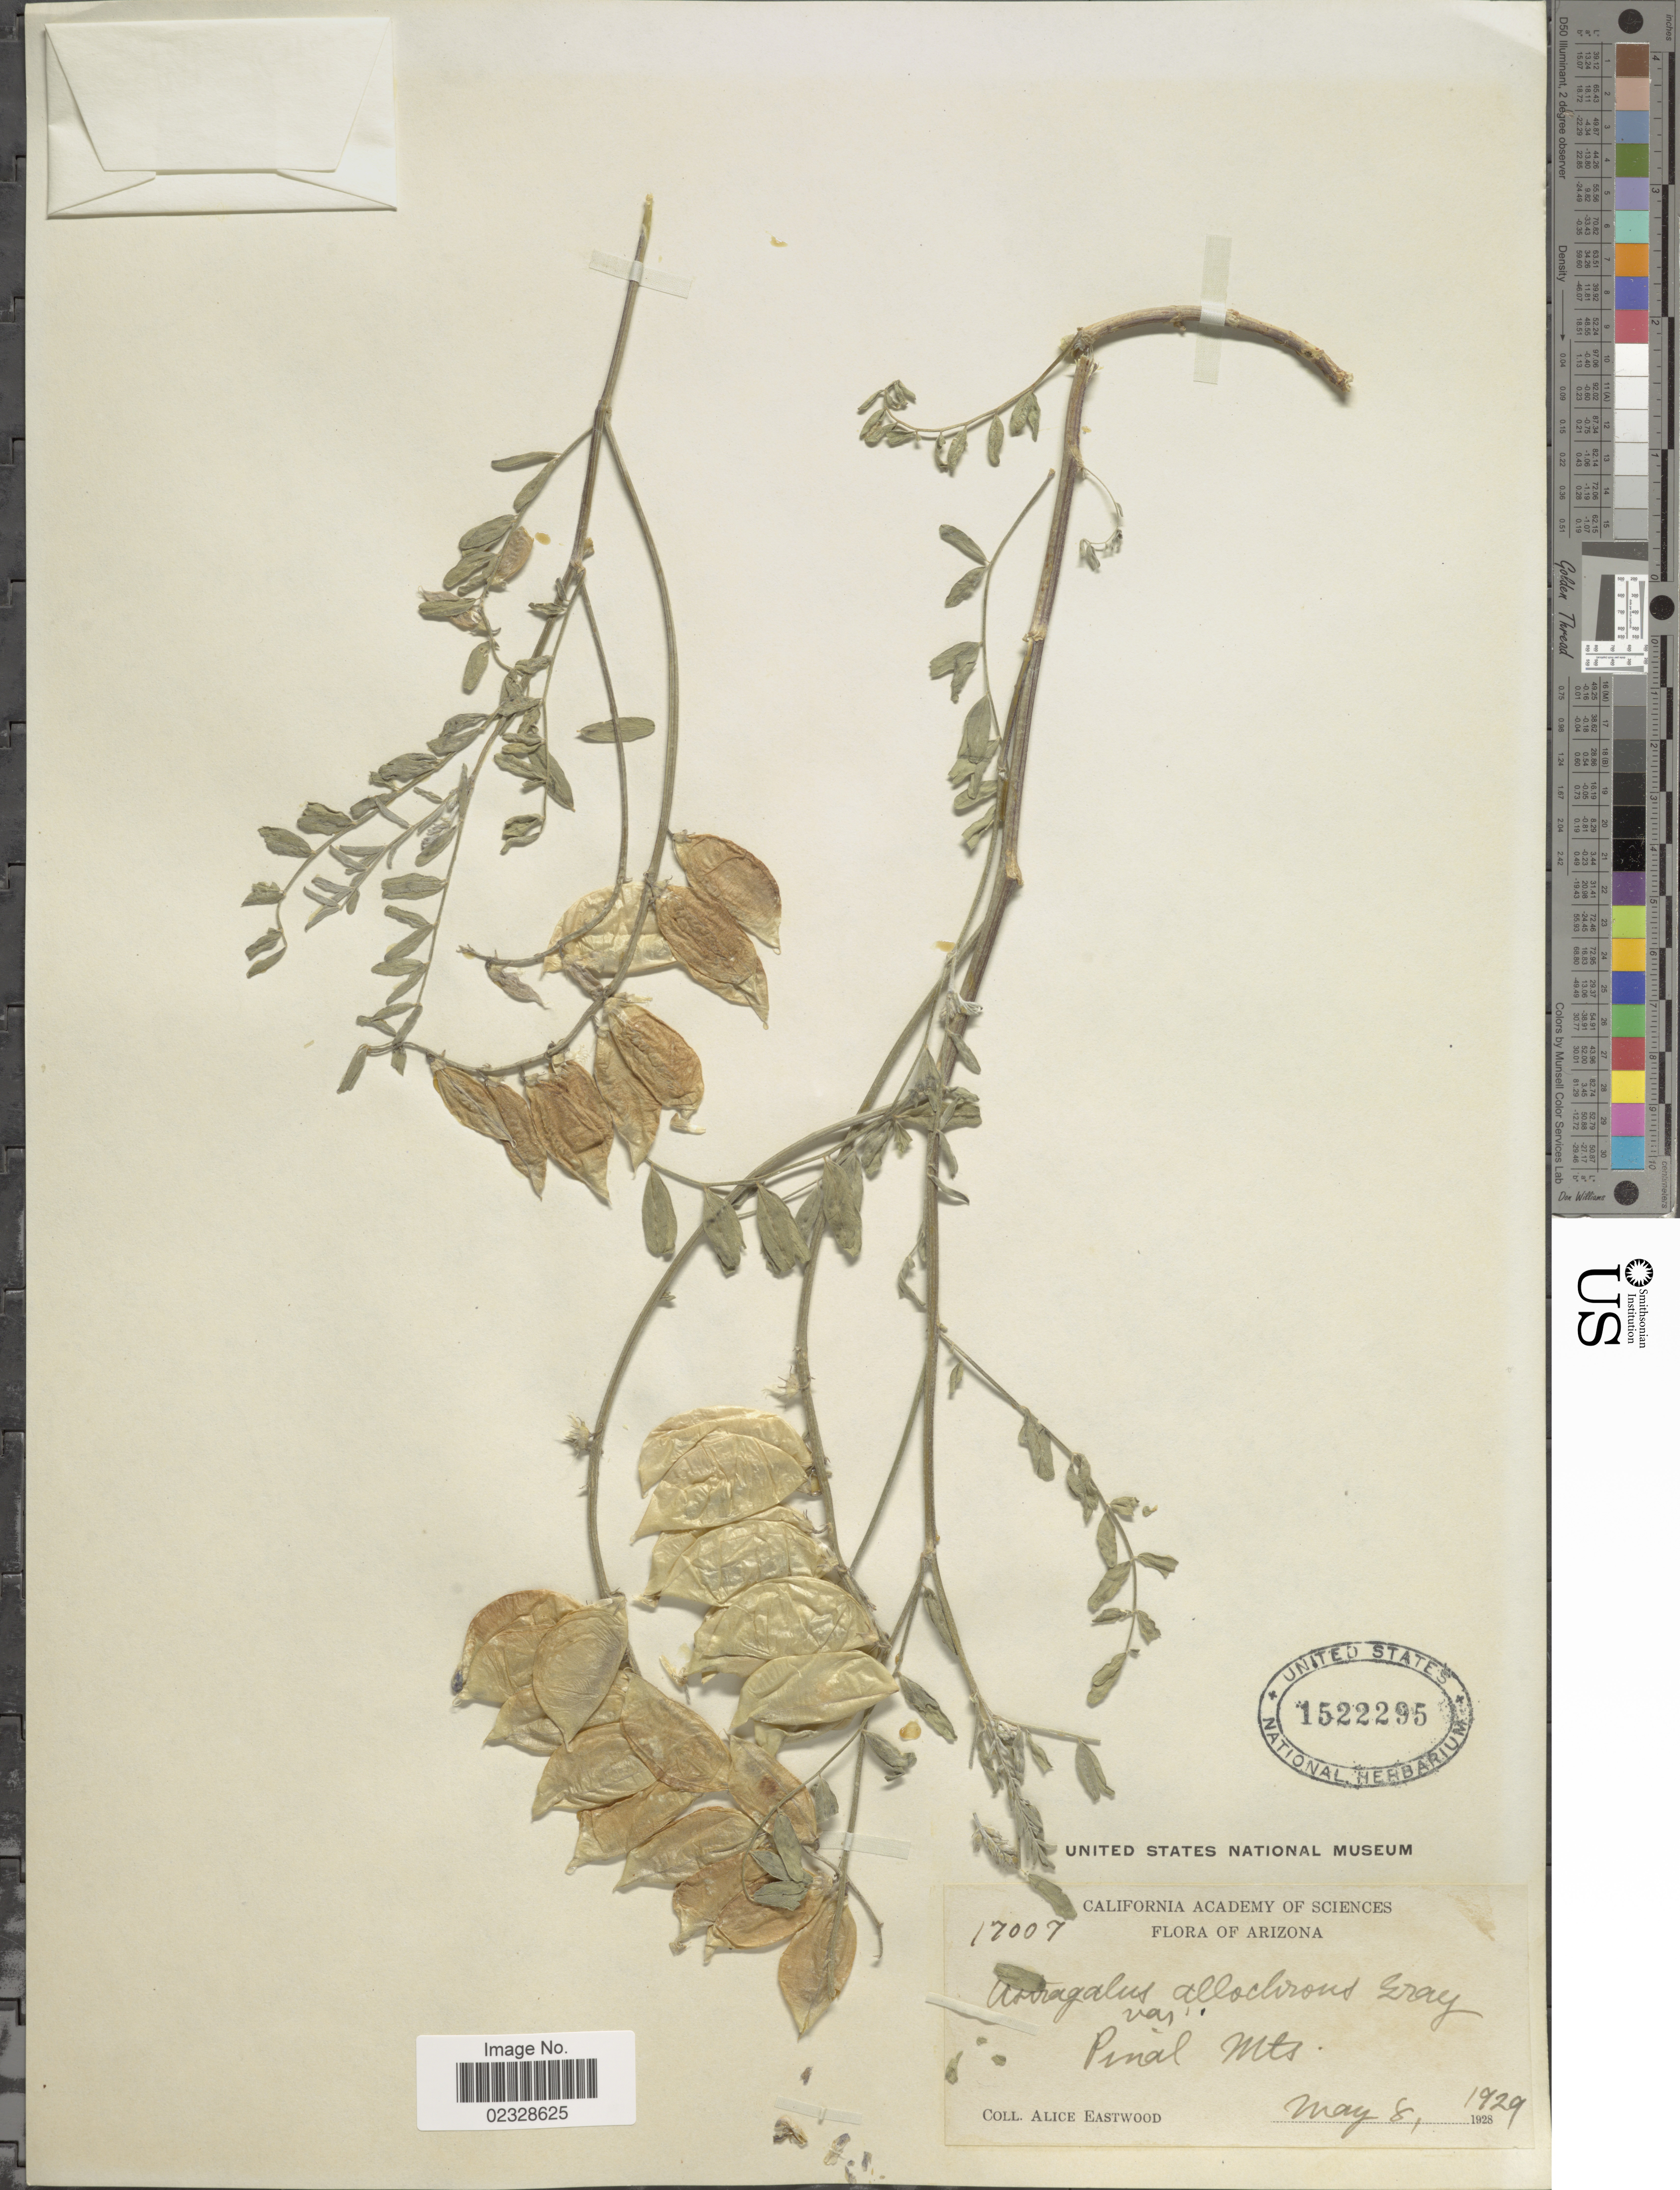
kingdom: Plantae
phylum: Tracheophyta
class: Magnoliopsida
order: Fabales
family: Fabaceae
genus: Astragalus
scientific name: Astragalus allochrous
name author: A. Gray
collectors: A. Eastwood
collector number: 17007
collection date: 1929-05-08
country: United States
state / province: Arizona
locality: Pinal Mts.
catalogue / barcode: US 1522295